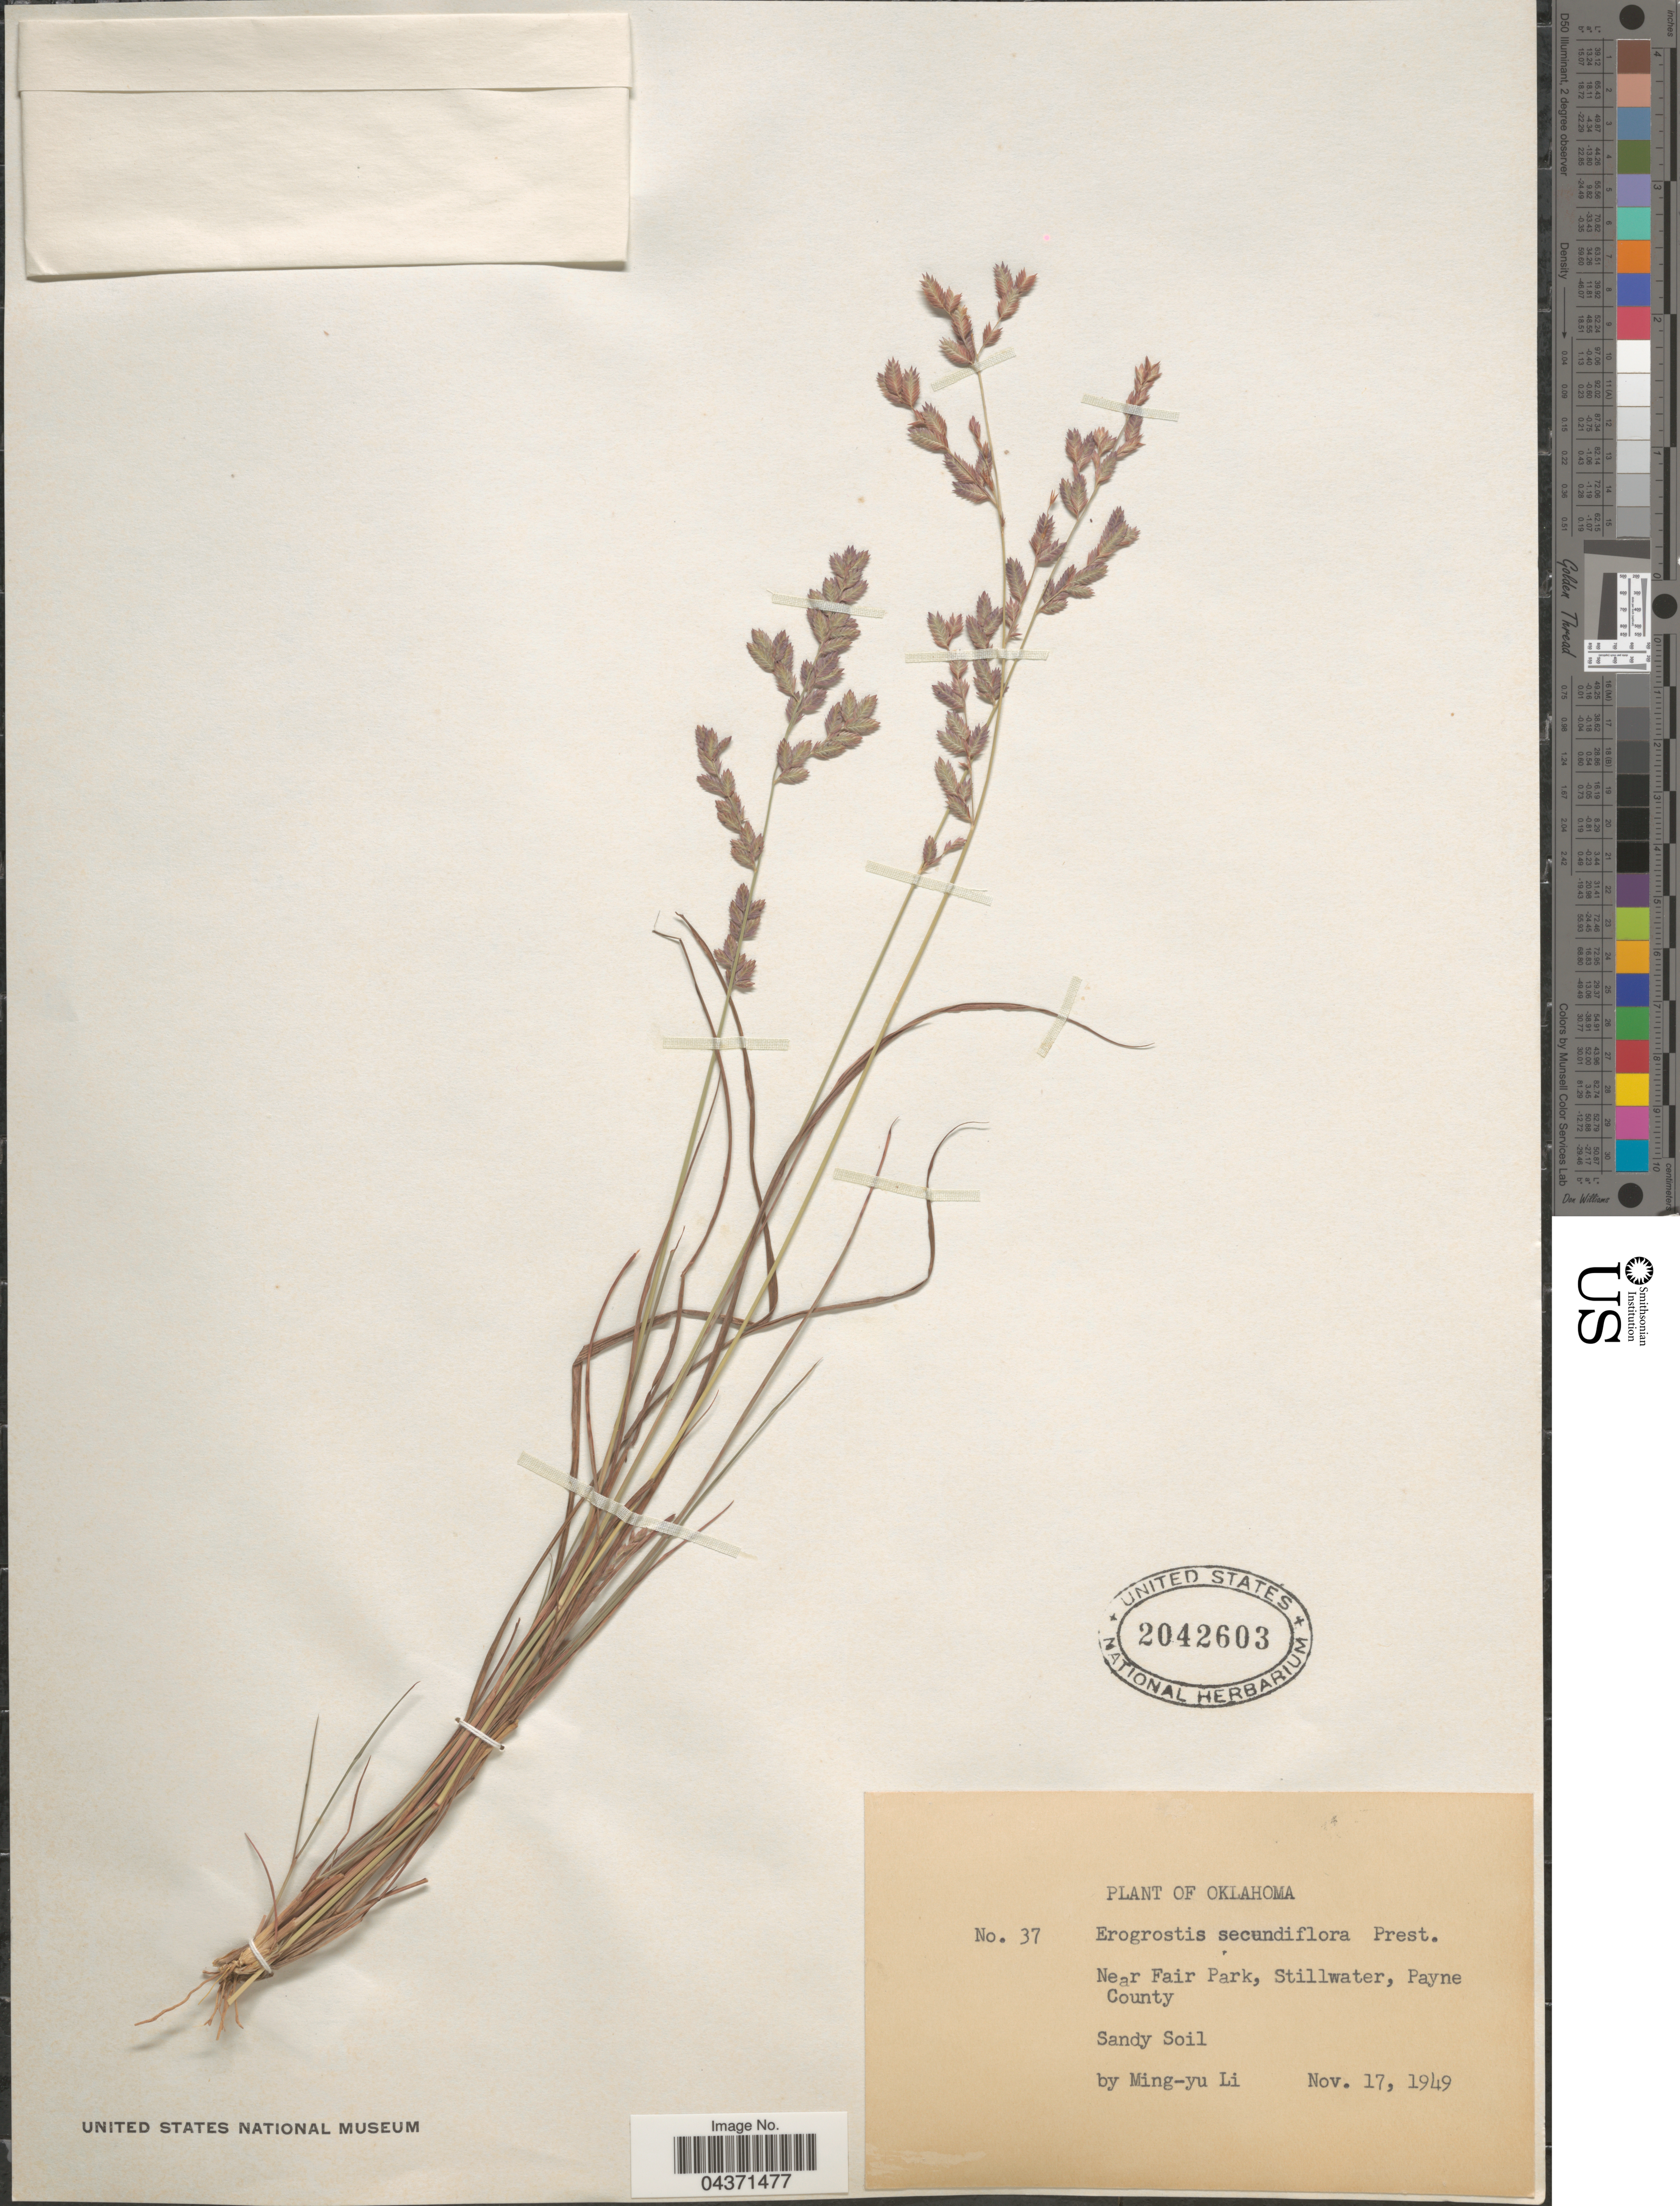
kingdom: Plantae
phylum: Tracheophyta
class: Liliopsida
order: Poales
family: Poaceae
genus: Eragrostis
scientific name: Eragrostis secundiflora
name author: J. Presl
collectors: M. Li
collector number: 37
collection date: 1949-11-17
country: United States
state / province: Oklahoma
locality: Near Fair Park, Stillwater, Payne County.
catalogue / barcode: US 2042603